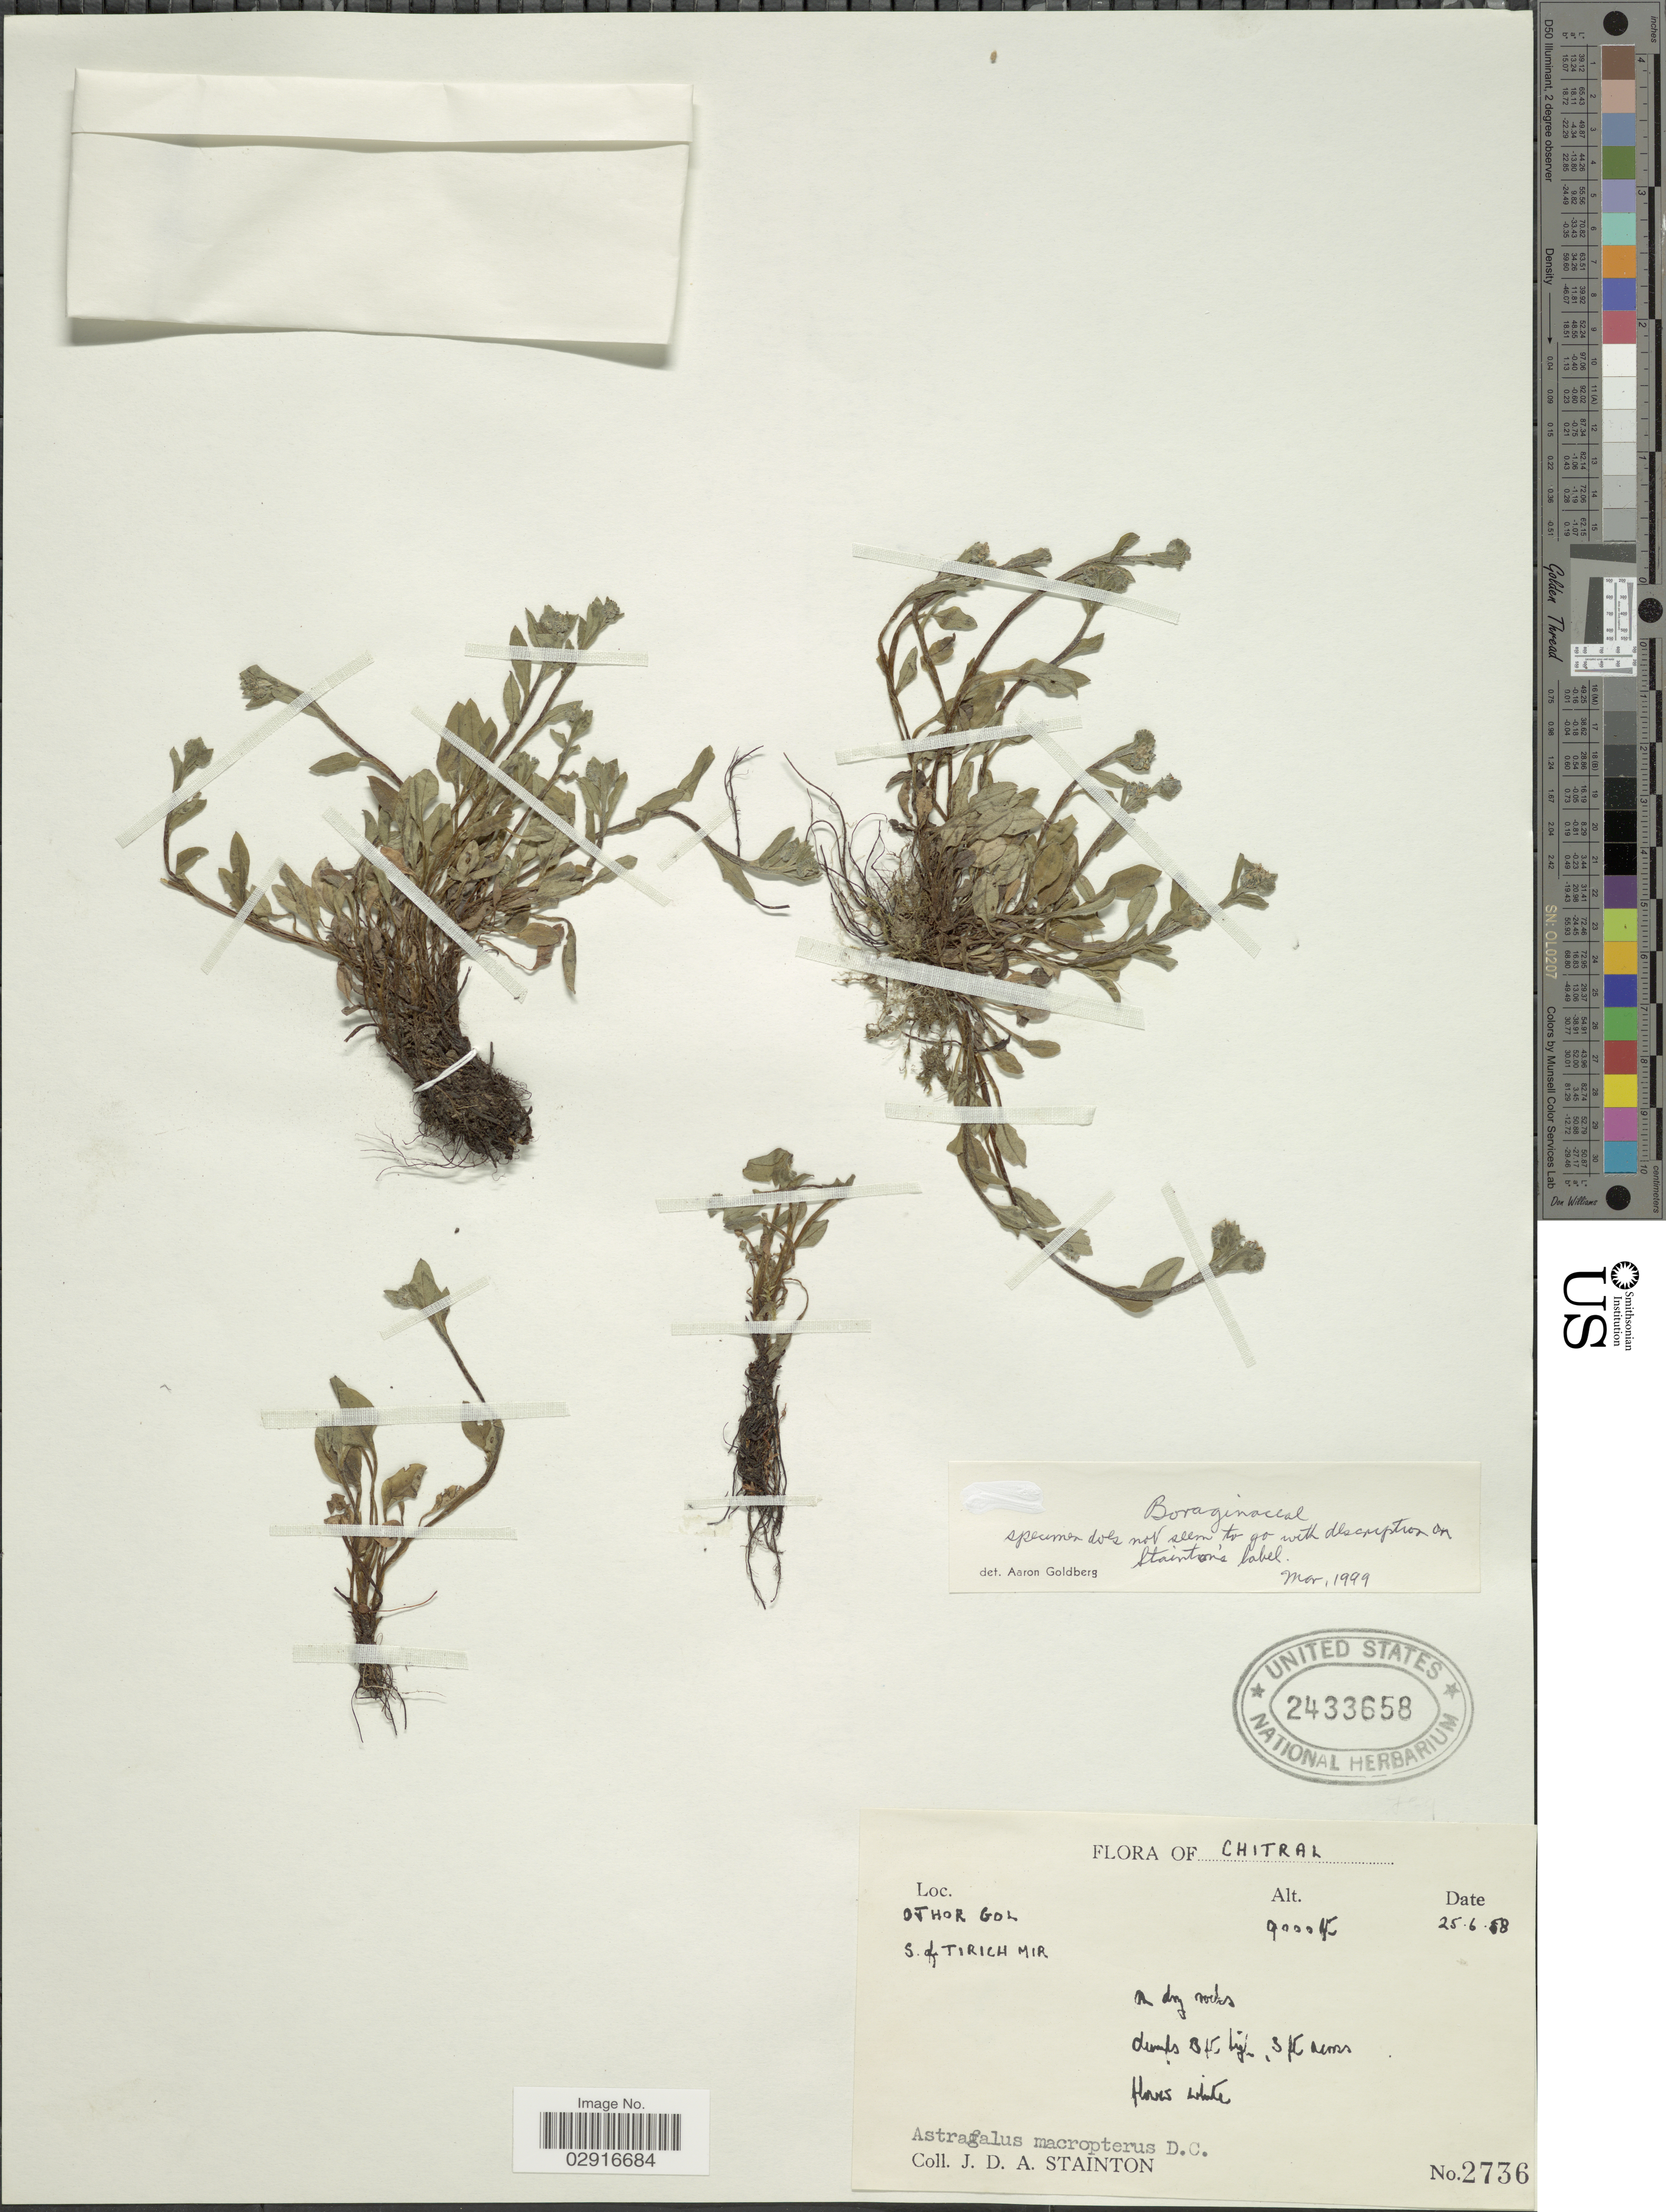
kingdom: Plantae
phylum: Tracheophyta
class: Magnoliopsida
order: Boraginales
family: Boraginaceae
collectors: J. Stainton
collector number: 2736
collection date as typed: Transcribed d/m/y: 25/6/58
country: Pakistan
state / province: Khyber Pakhtunkhwa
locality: Chitral. Ojhor Gol. S. of Tirich Mir.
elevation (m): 2743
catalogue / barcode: US 2433658